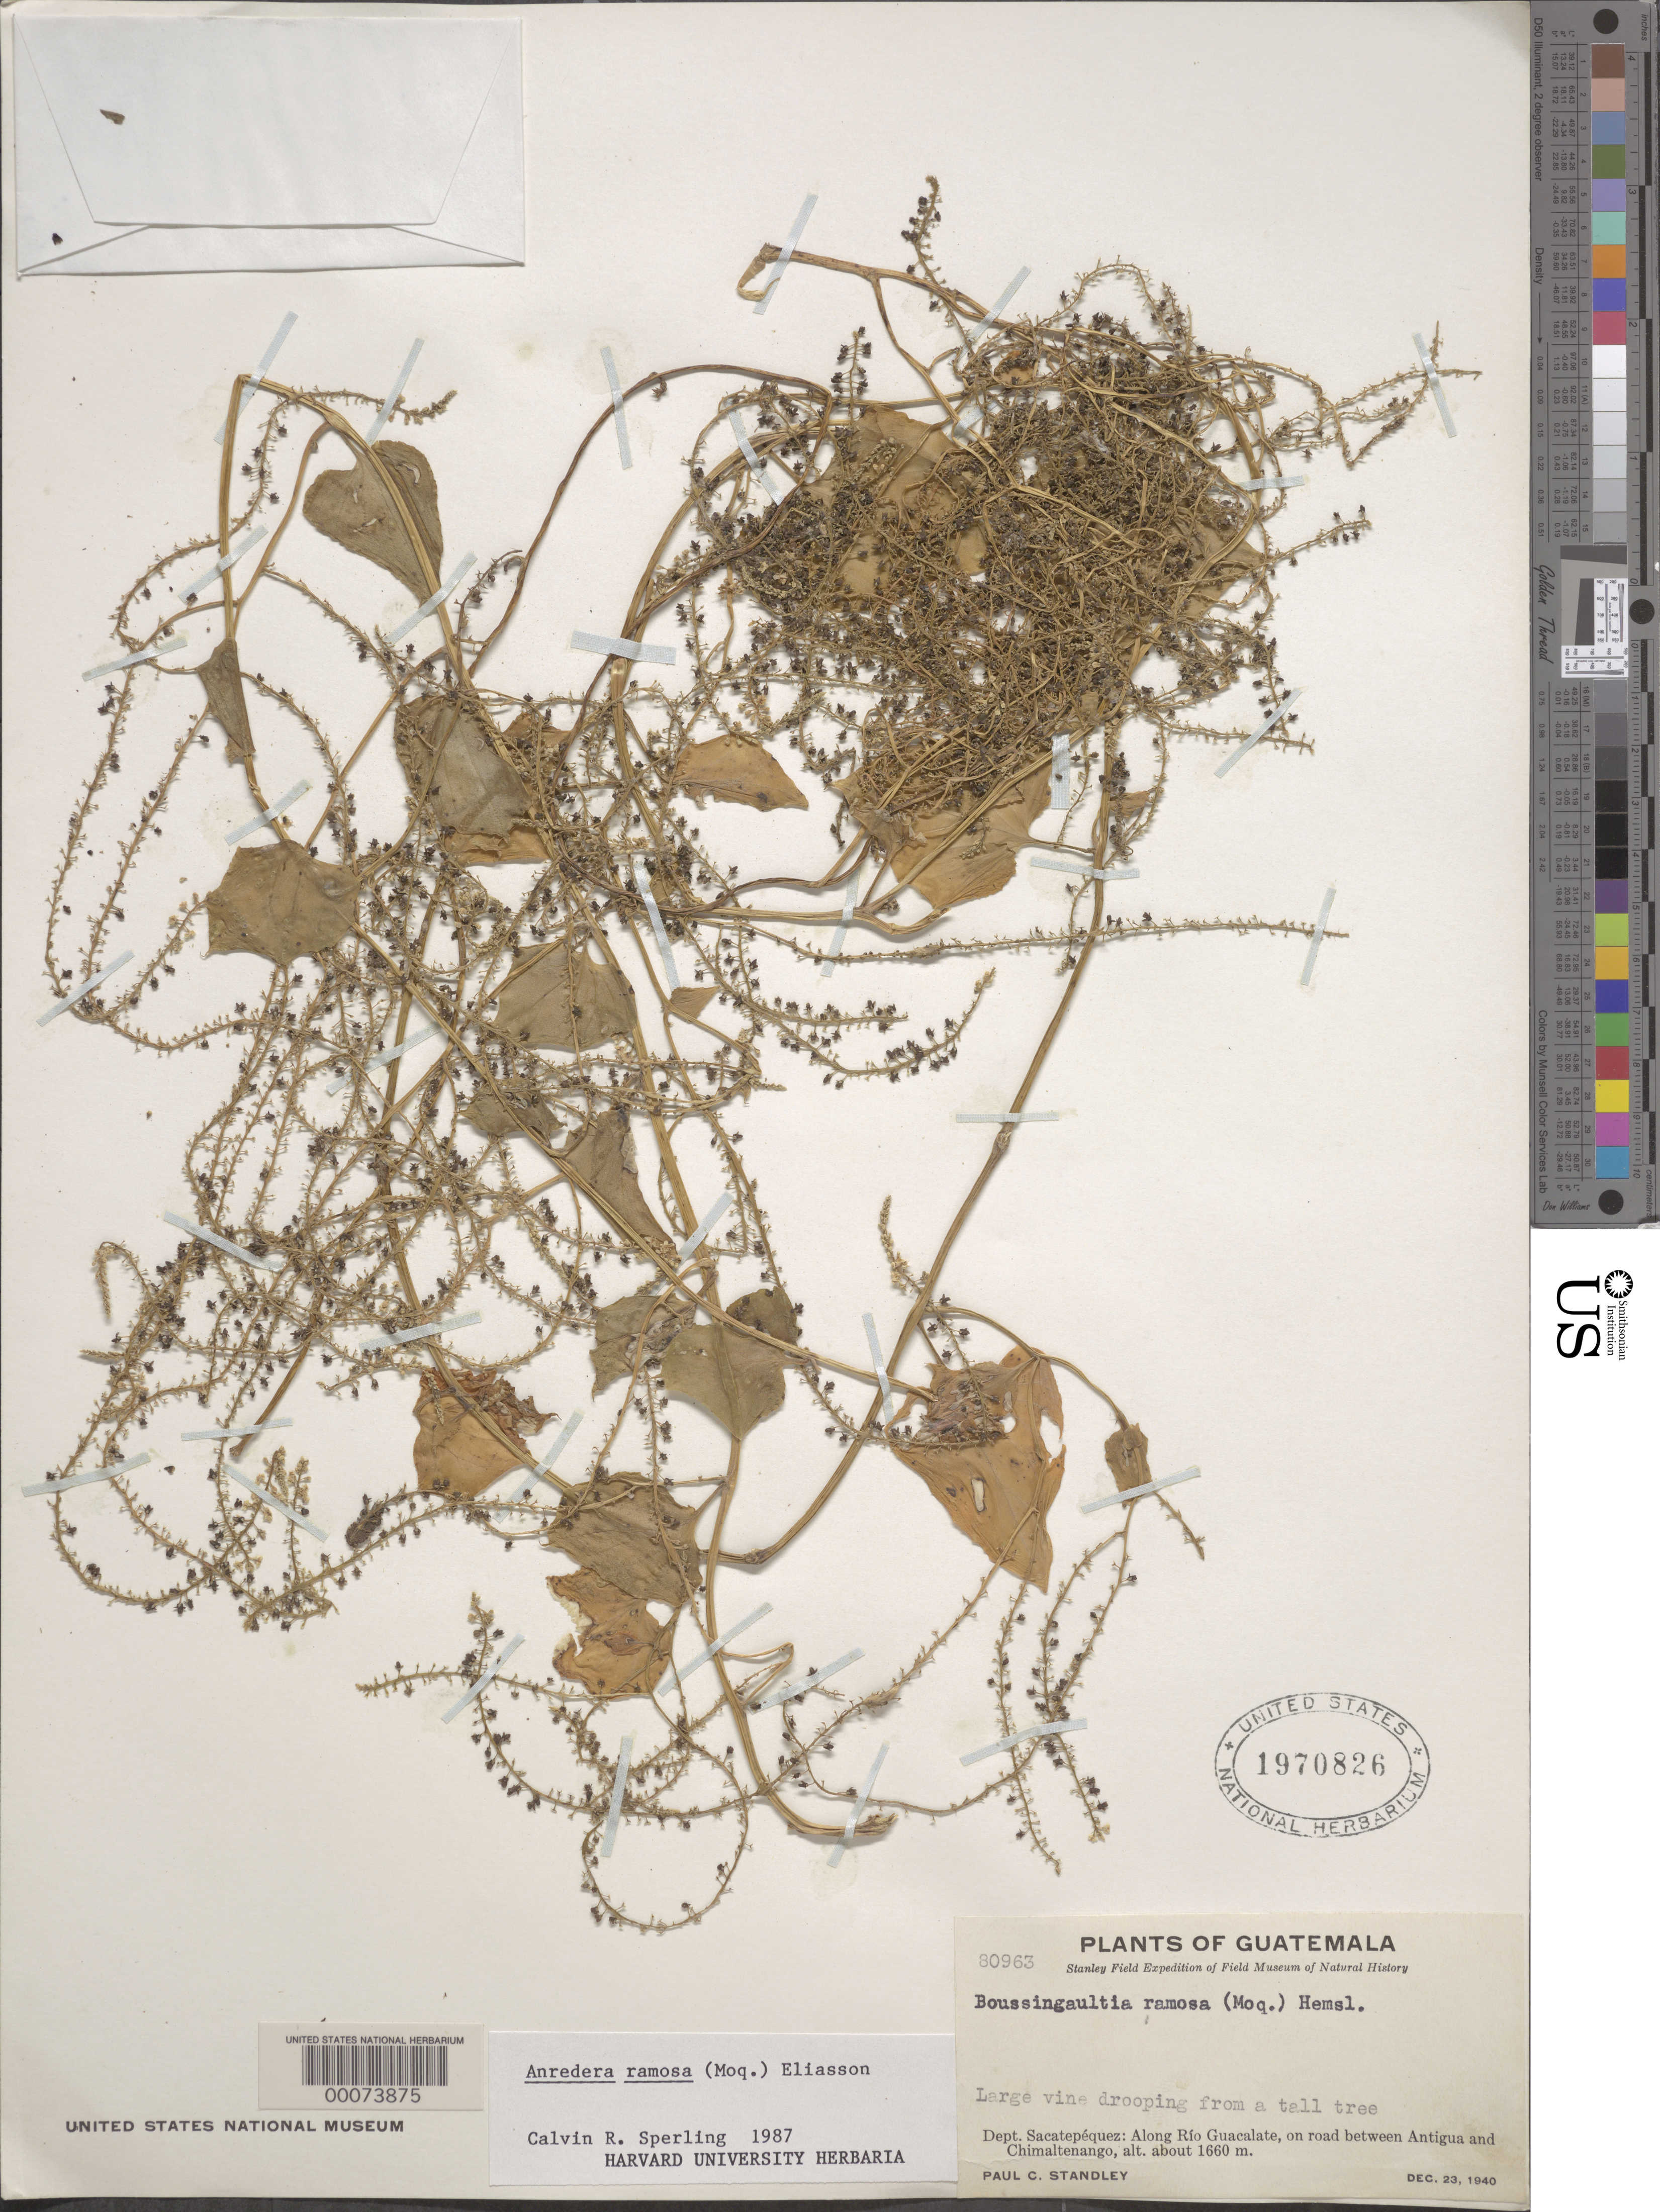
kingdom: Plantae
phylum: Tracheophyta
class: Magnoliopsida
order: Caryophyllales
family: Basellaceae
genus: Anredera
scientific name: Anredera ramosa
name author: (Moq.) Eliasson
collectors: P. C. Standley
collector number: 80963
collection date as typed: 23 Dec 1940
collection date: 1940-12-23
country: Guatemala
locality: Sacatepequez, along Rio Gualcalate, on road between Antigua and Chimaltenango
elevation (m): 1660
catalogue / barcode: US 1970826